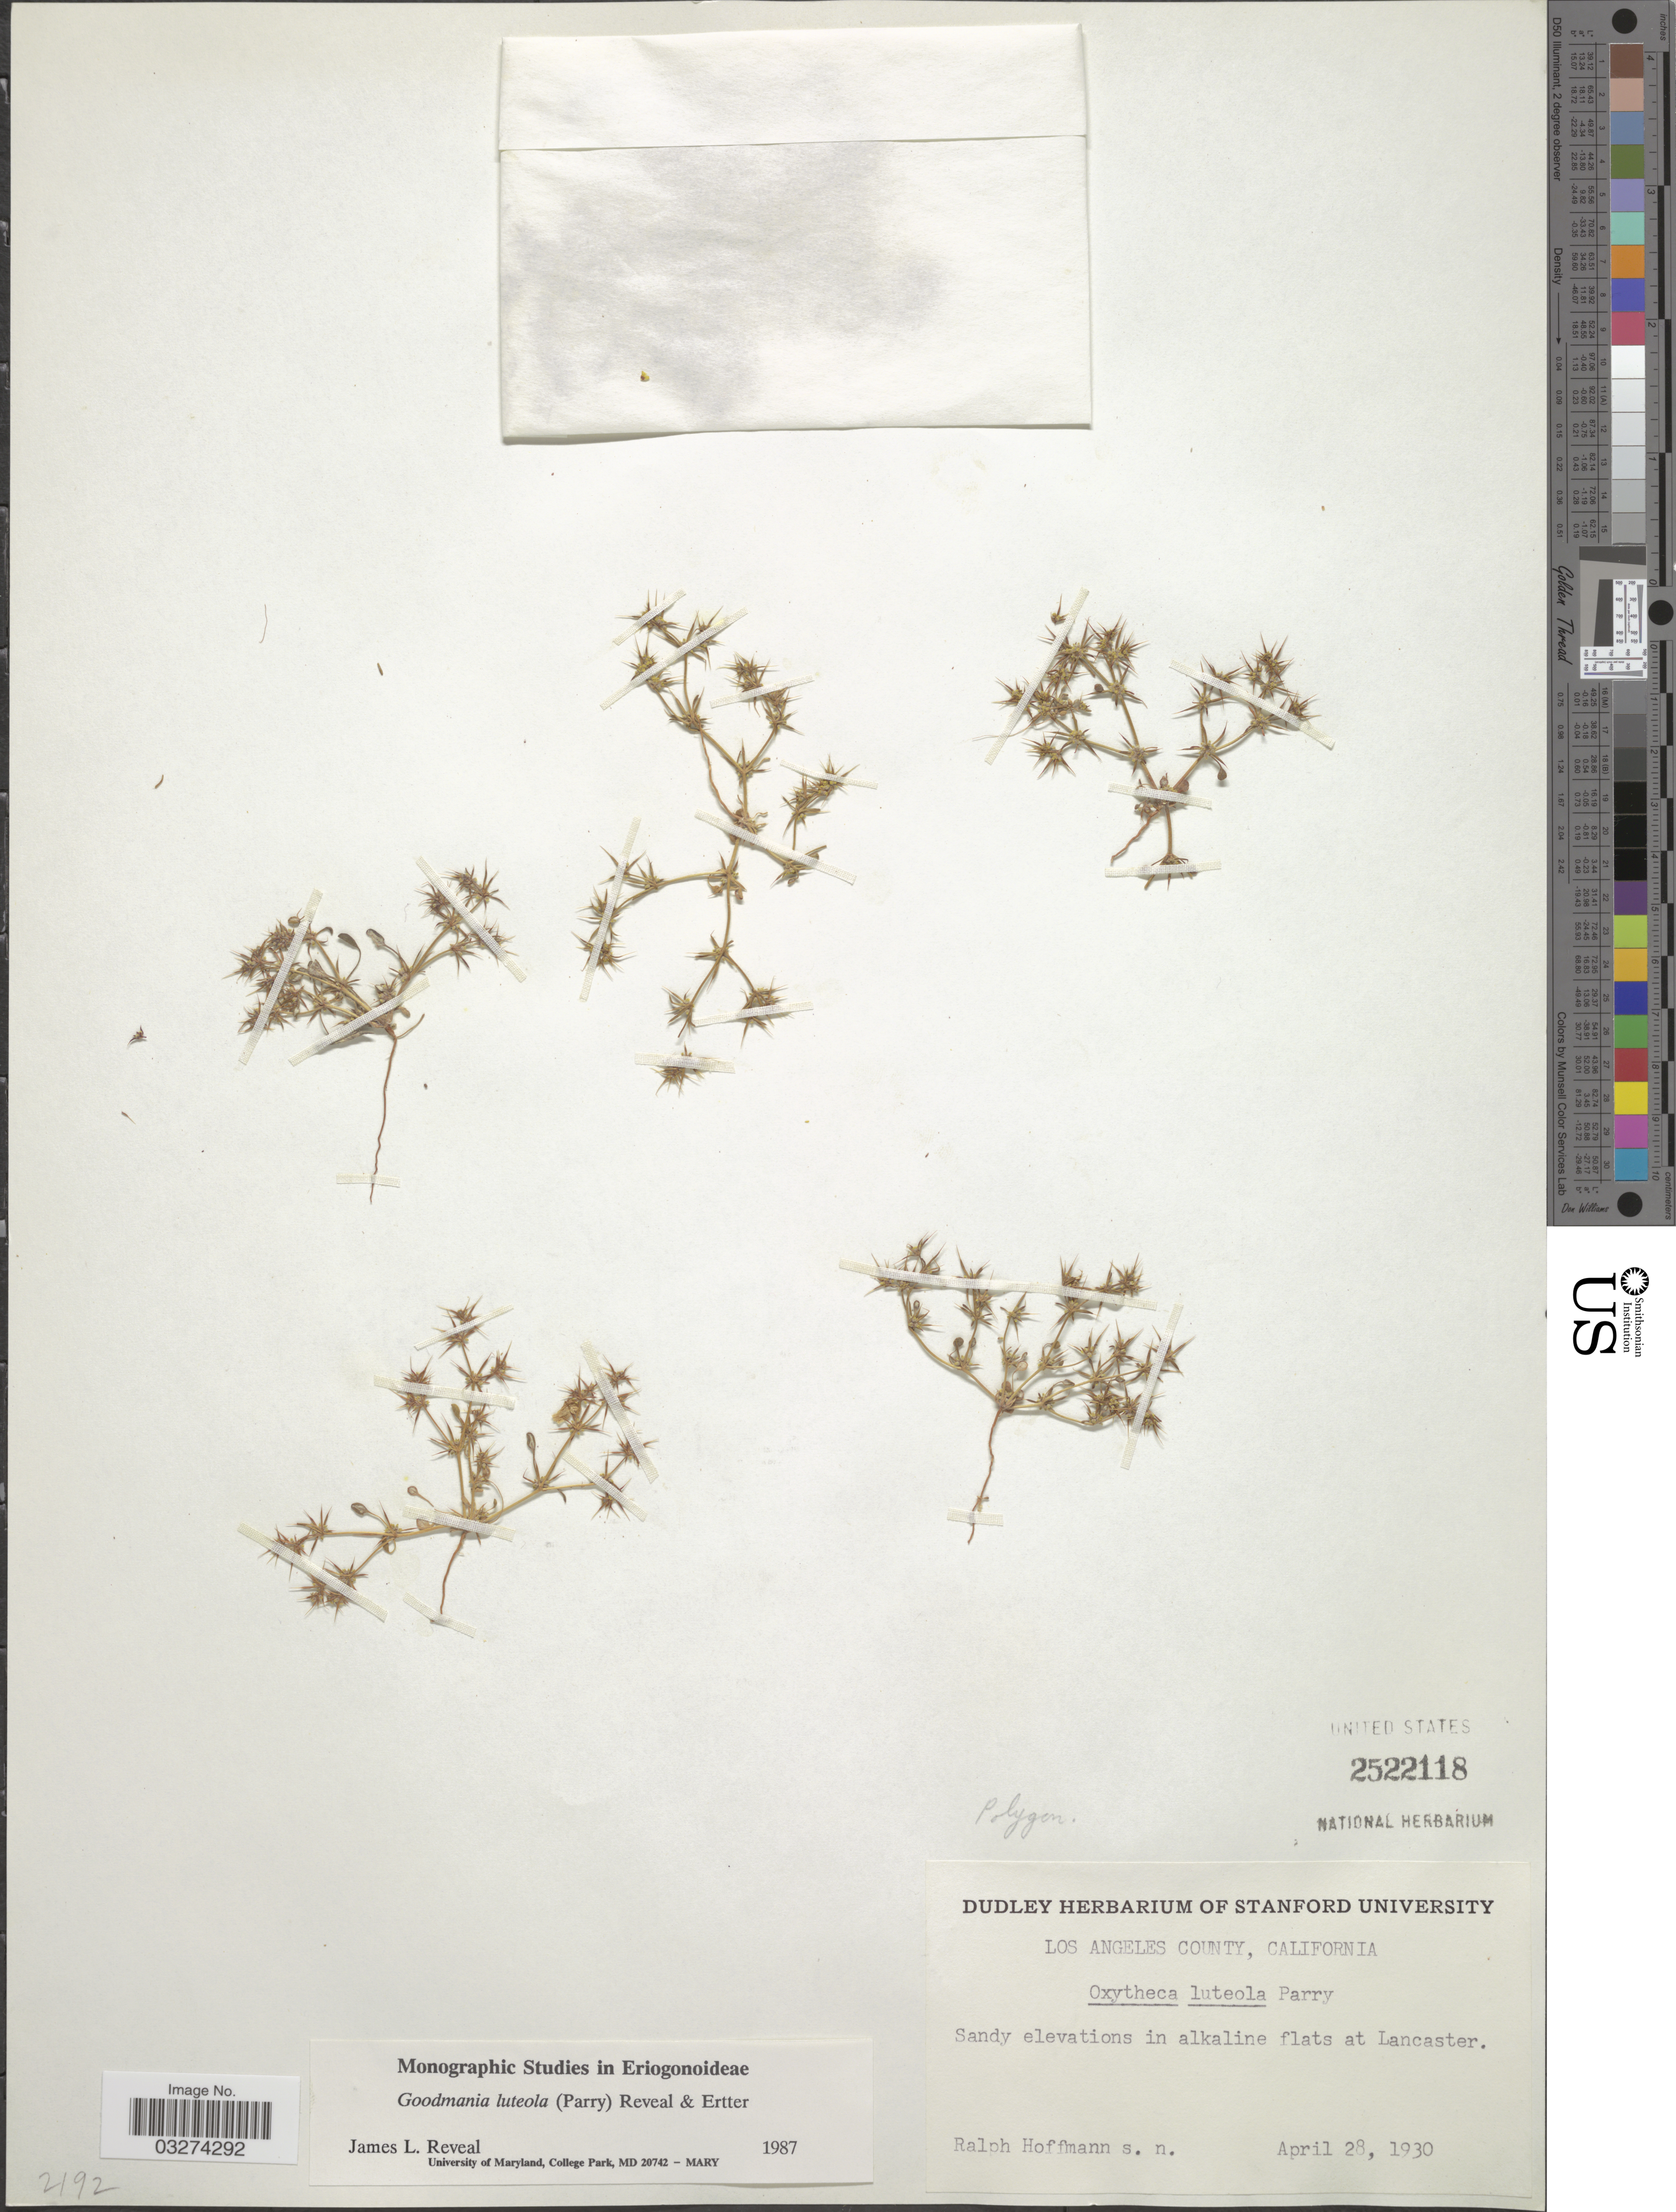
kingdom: Plantae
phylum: Tracheophyta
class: Magnoliopsida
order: Caryophyllales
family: Polygonaceae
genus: Goodmania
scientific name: Goodmania luteola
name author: (Parry) Reveal & Ertter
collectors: R. Hoffman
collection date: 1930-04-28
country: United States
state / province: California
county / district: Los Angeles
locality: Los Angeles County, Sandy elevations in alkaline flats at Lancaster.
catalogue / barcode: US 2522118